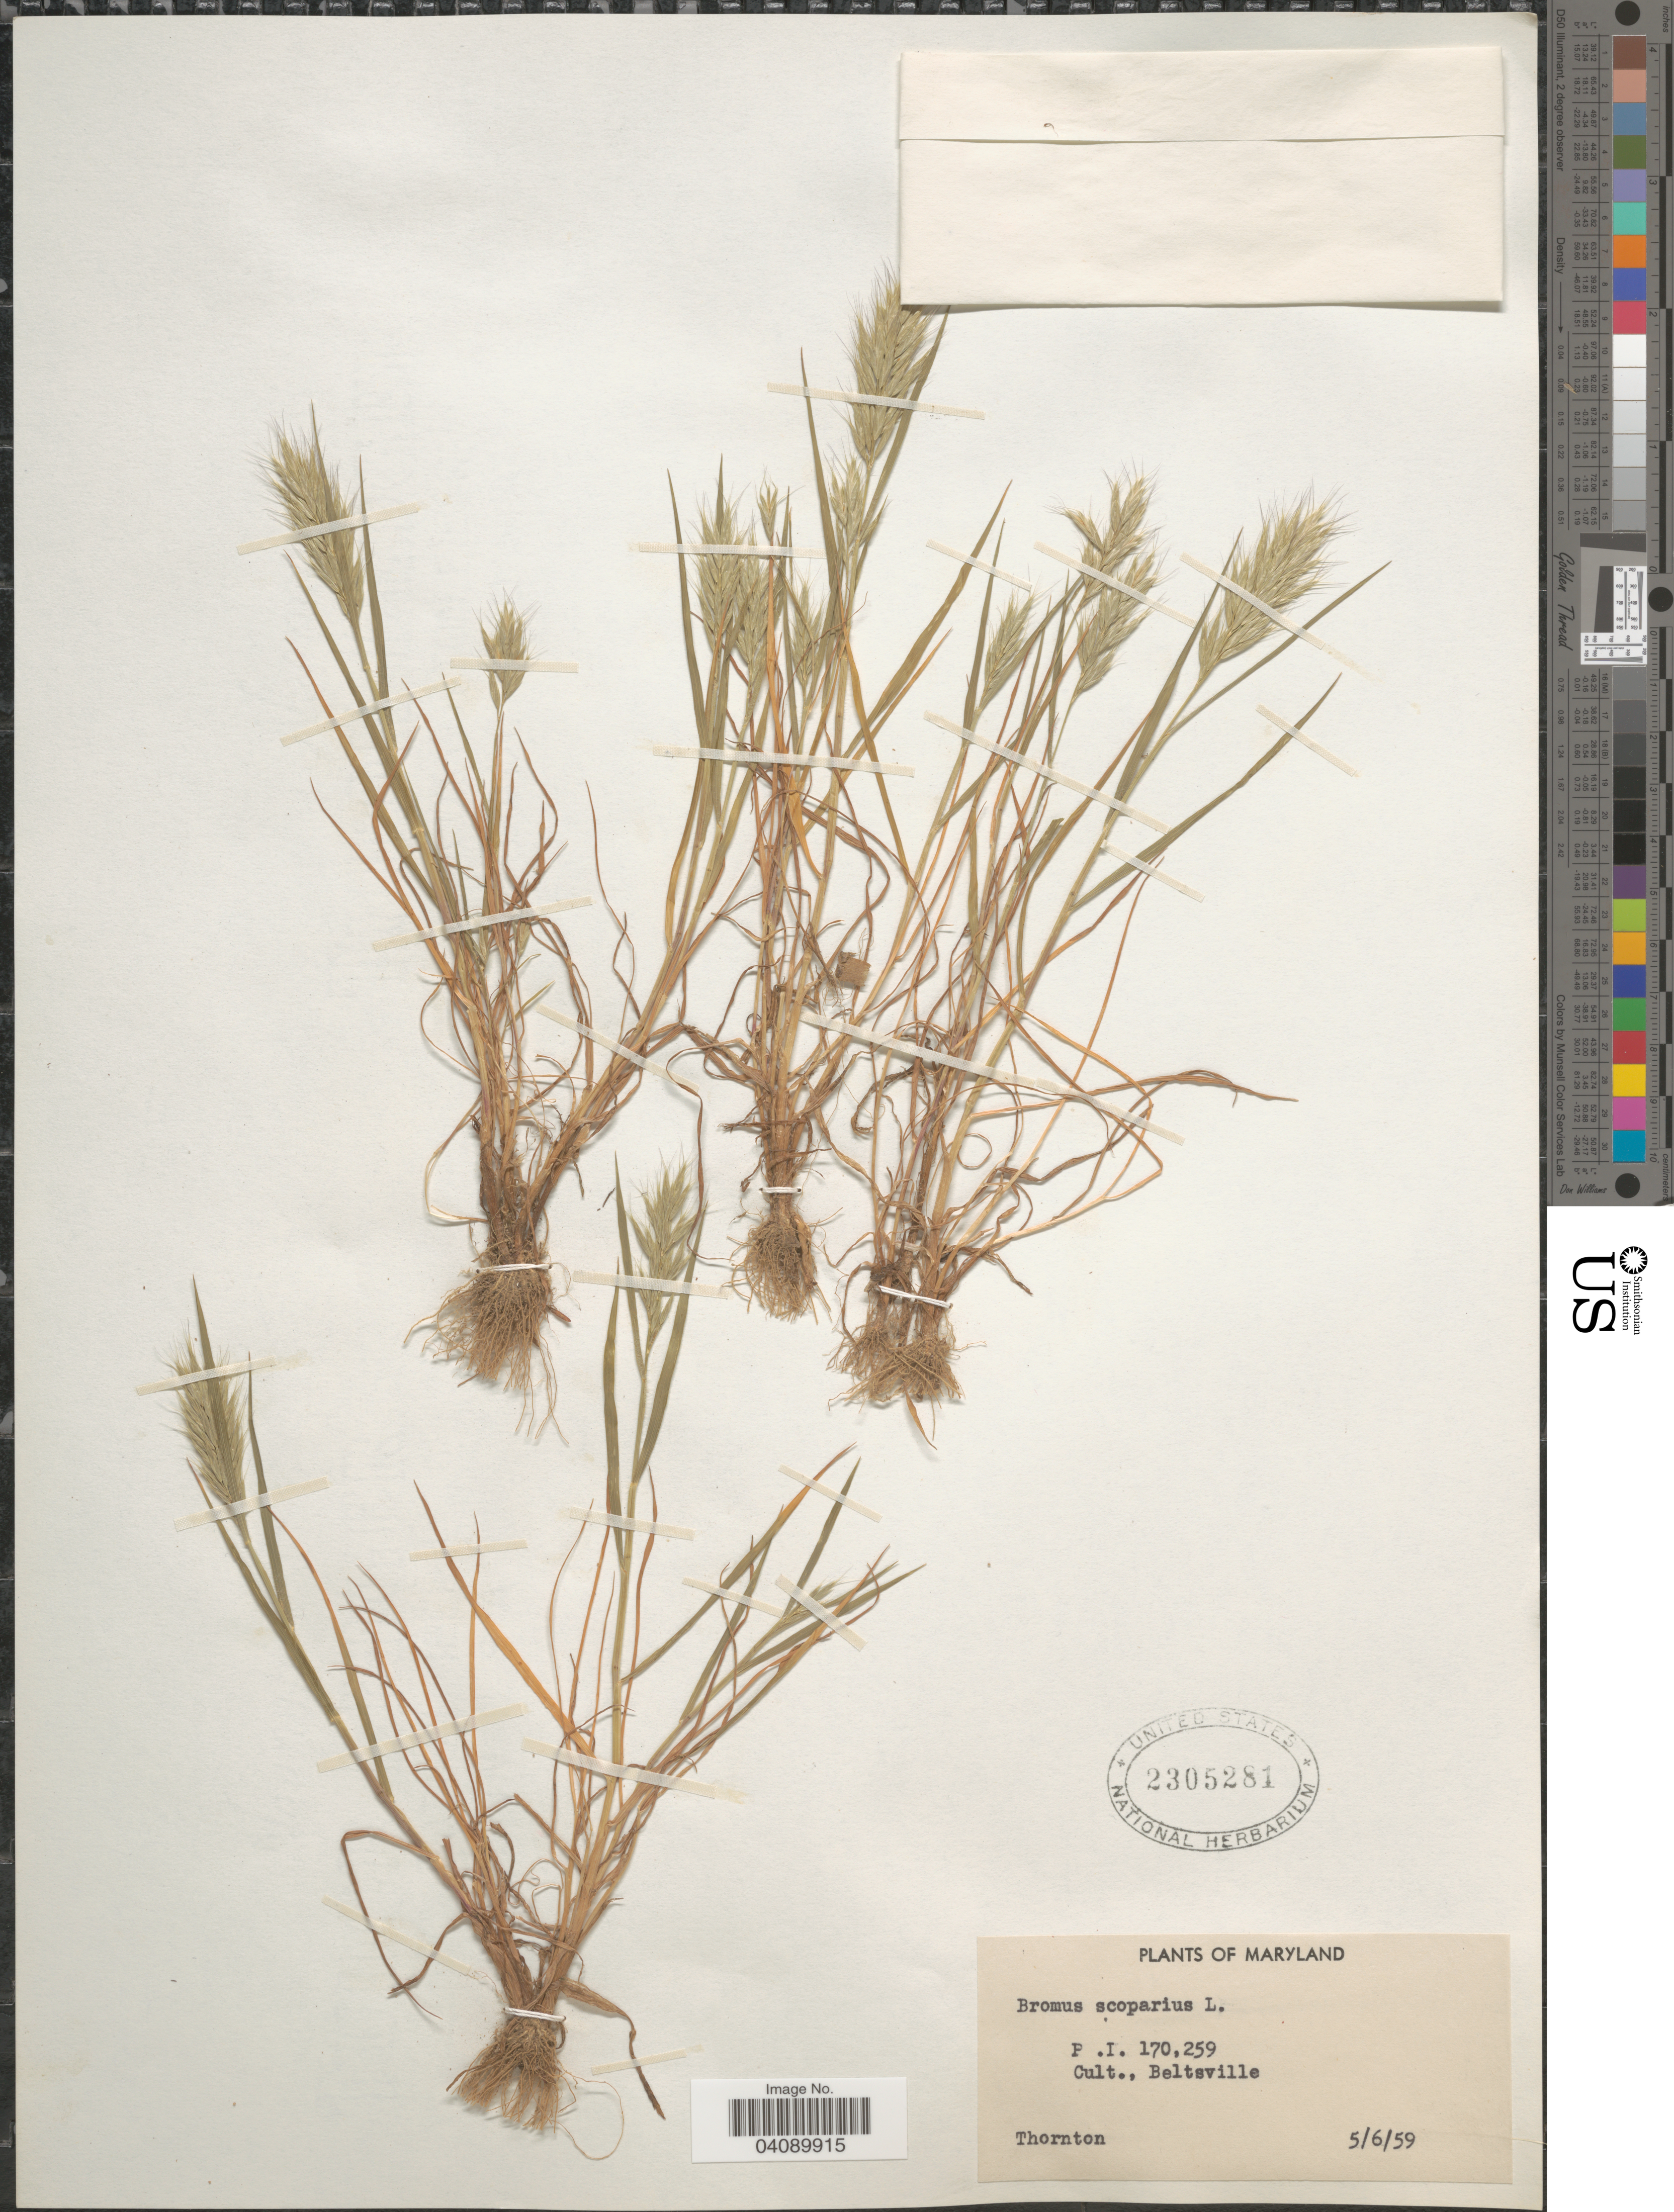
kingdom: Plantae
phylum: Tracheophyta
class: Liliopsida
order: Poales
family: Poaceae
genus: Bromus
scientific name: Bromus scoparius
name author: L.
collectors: Thornton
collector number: P.I. 170259?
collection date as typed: Transcribed d/m/y: 6/5/59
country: United States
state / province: Maryland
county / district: Prince George's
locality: Cult., Beltsville.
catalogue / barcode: US 2305281